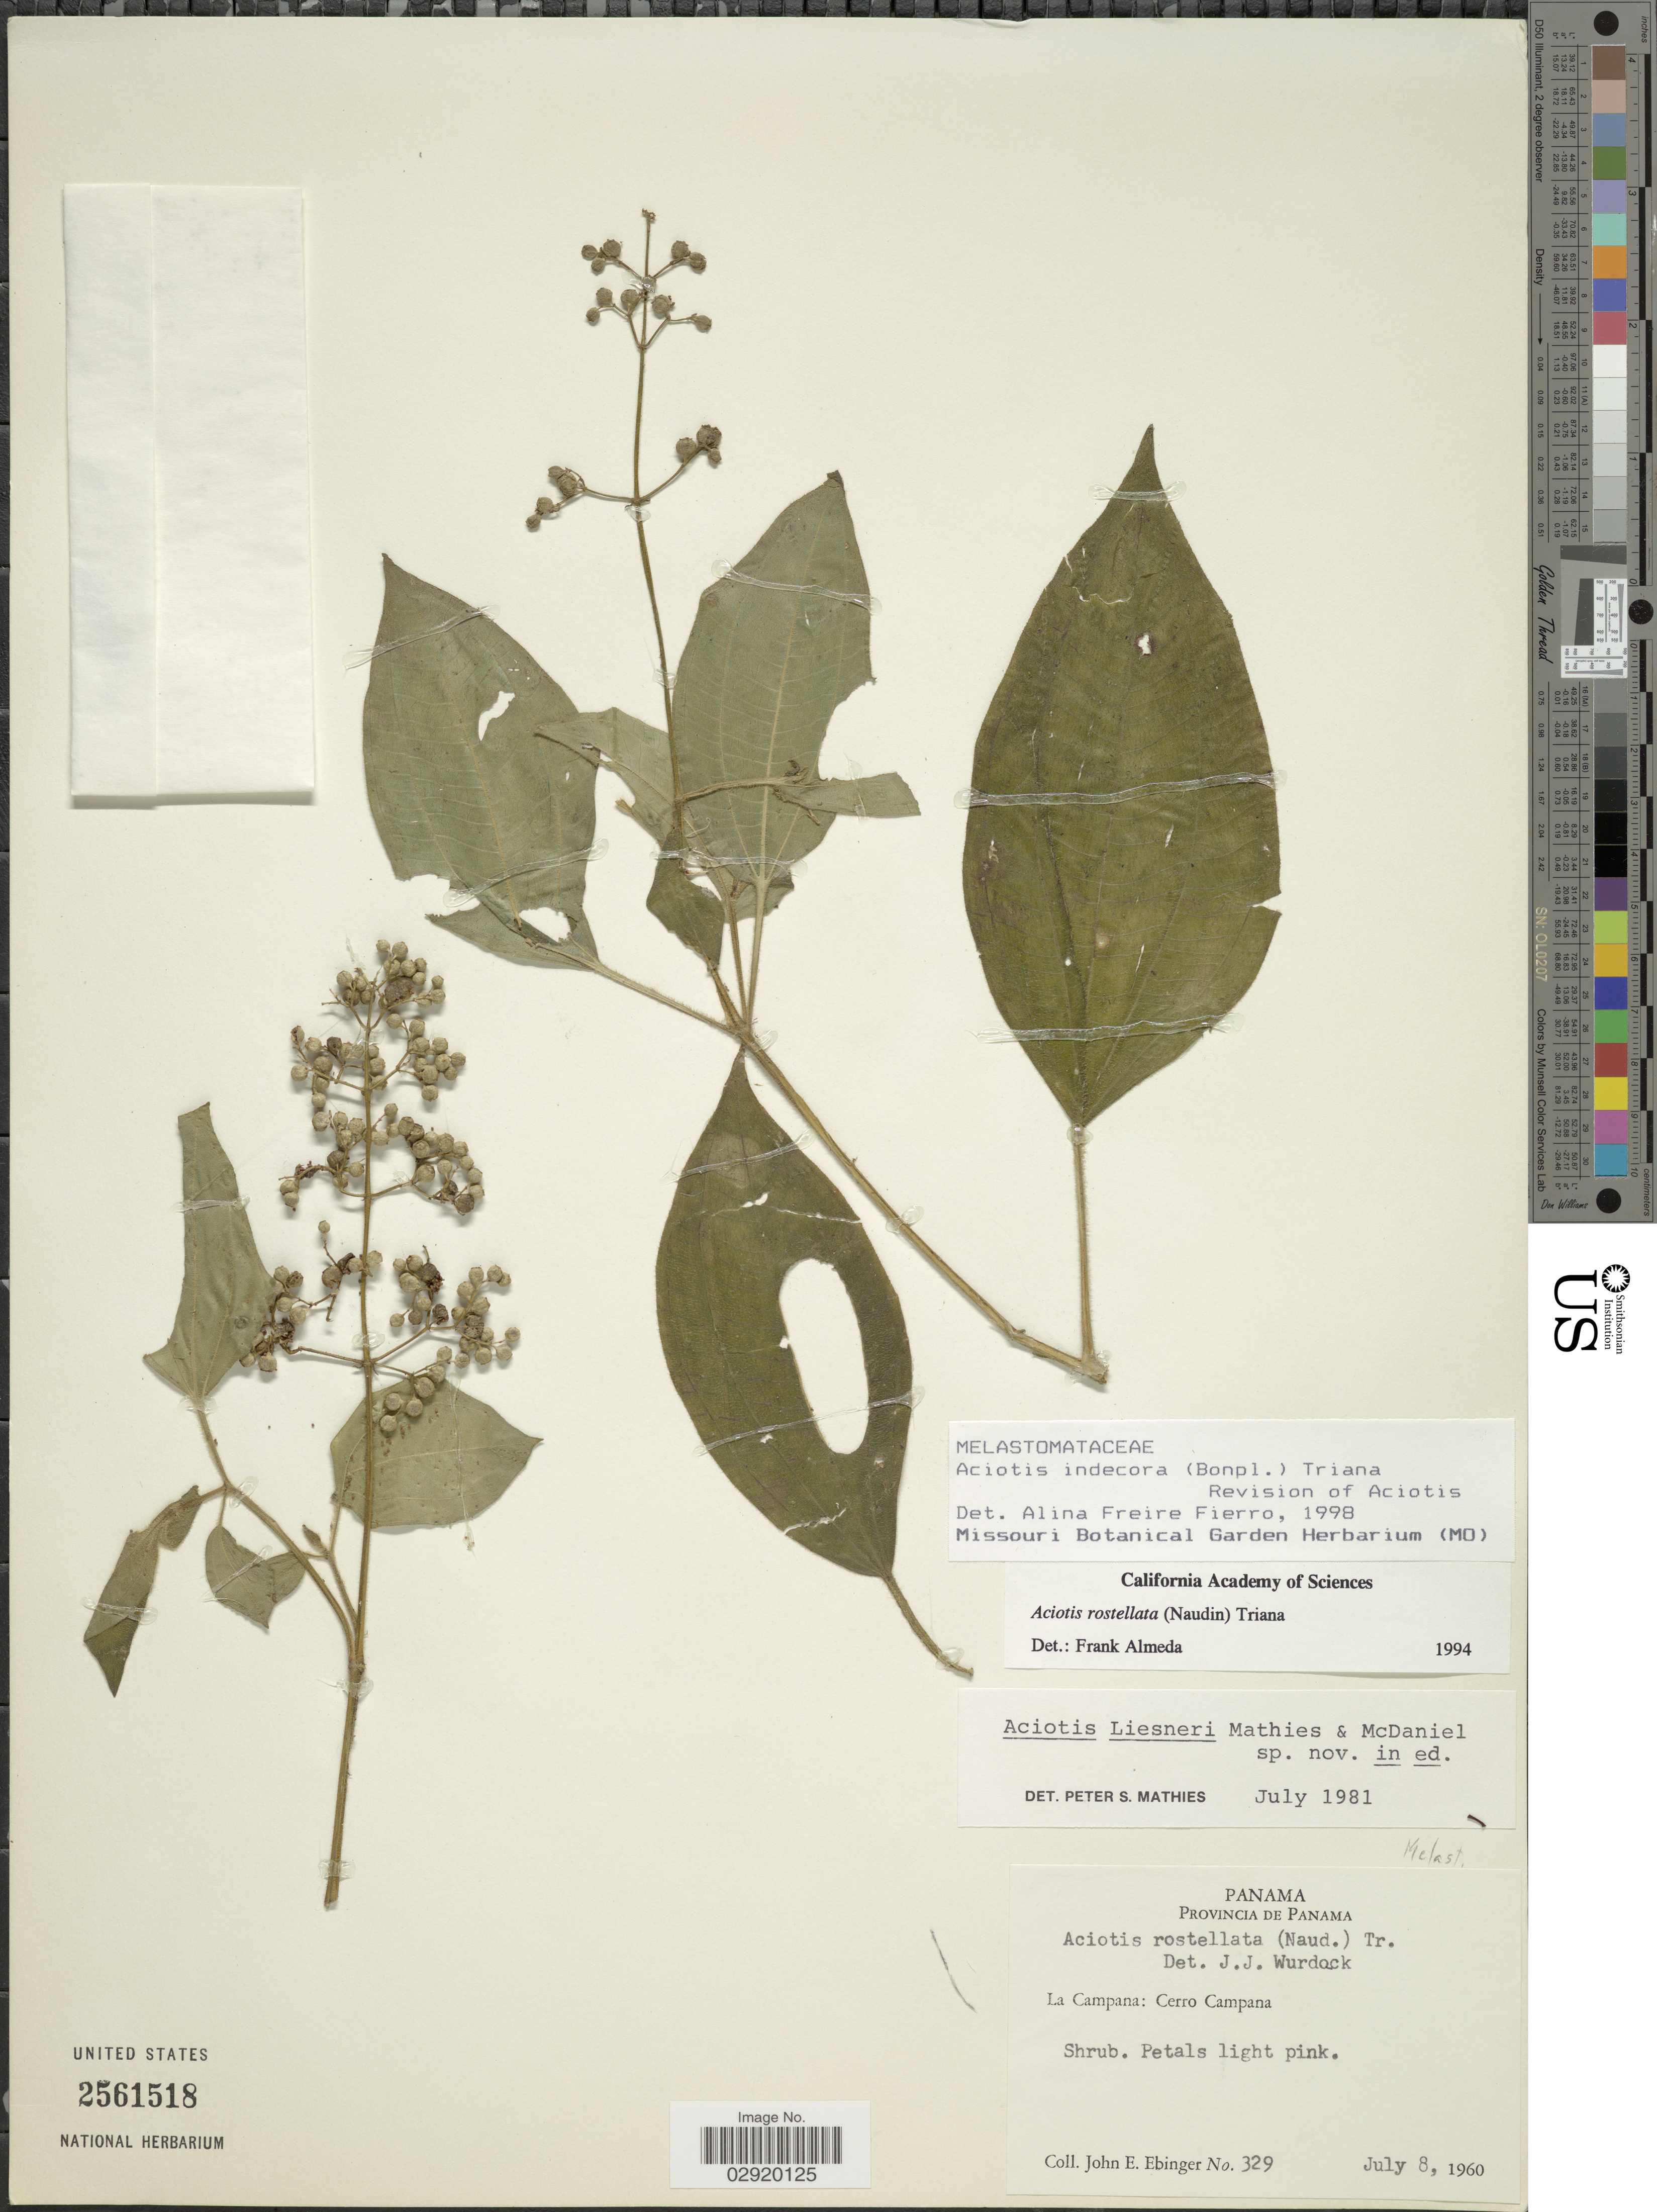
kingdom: Plantae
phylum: Tracheophyta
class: Magnoliopsida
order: Myrtales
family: Melastomataceae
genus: Aciotis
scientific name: Aciotis indecora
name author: (Bonpl.) Triana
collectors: J. Ebinger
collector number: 329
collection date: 1960-07-08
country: Panama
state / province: Panamá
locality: La Campana: Cerro Campana.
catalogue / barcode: US 2561518